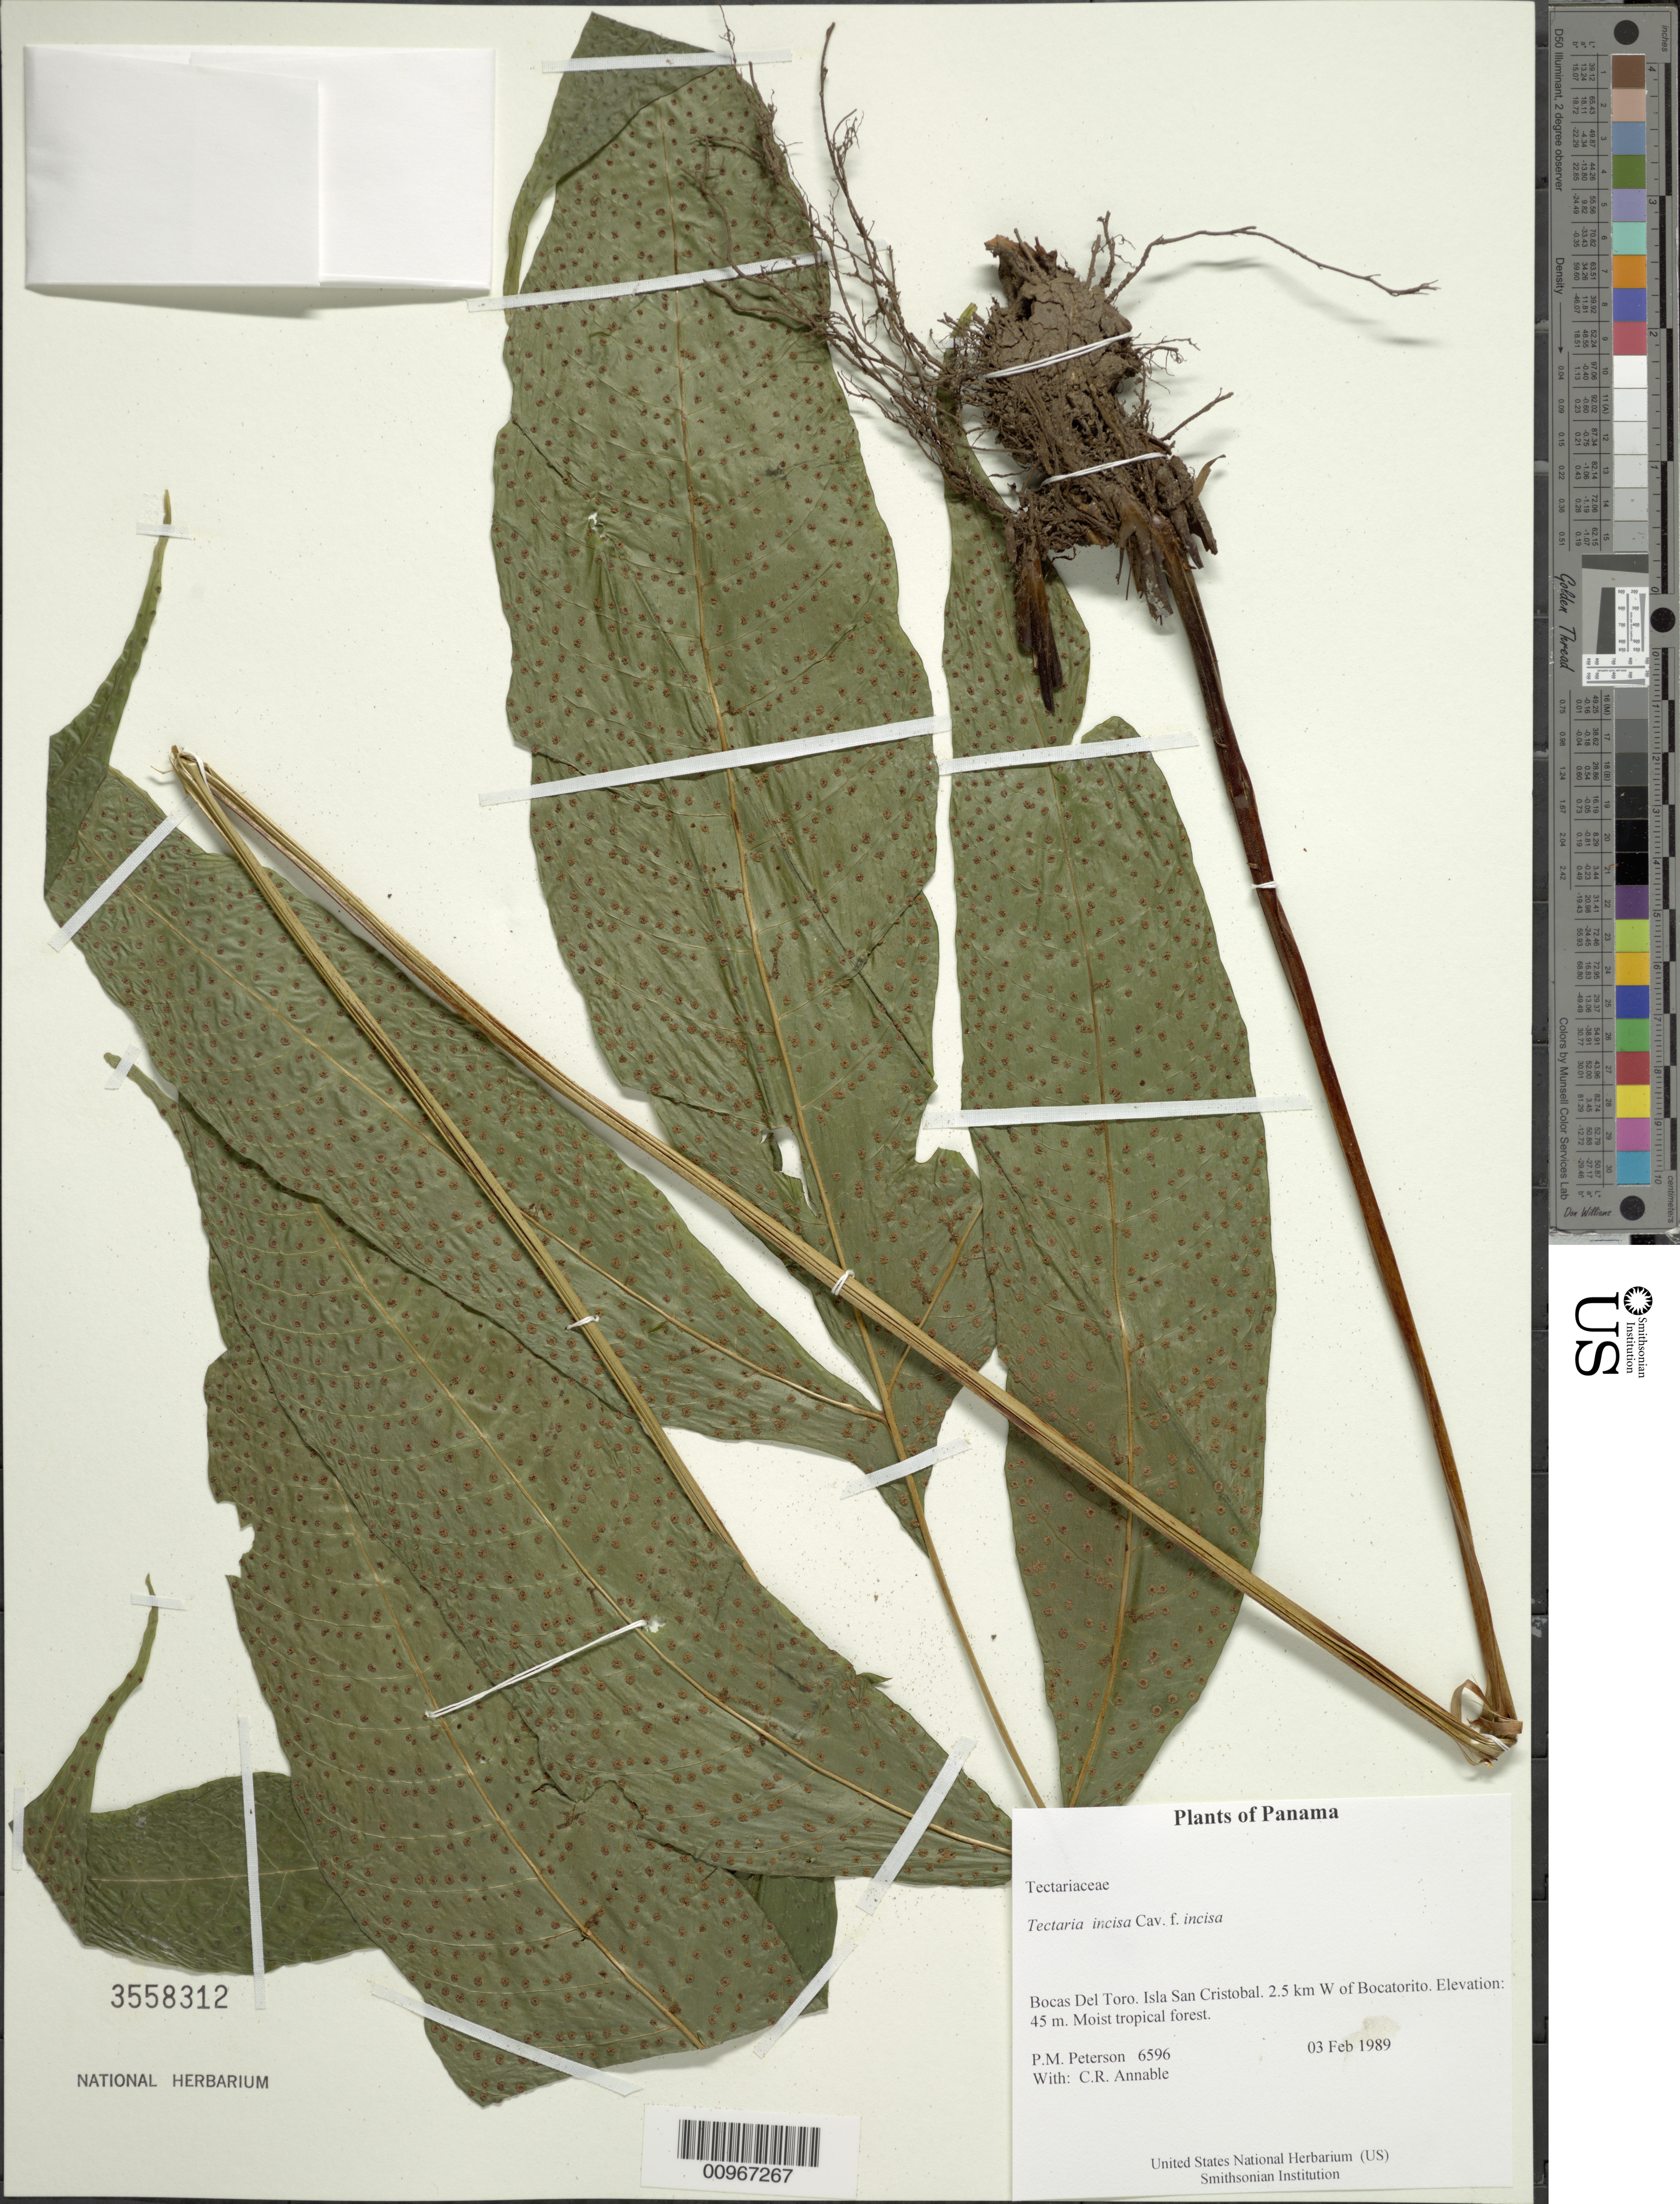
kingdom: Plantae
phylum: Tracheophyta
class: Polypodiopsida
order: Polypodiales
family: Tectariaceae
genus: Tectaria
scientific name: Tectaria incisa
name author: Cav.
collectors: P. M. Peterson & C. R. Annable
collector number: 06596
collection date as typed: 03 Feb 1989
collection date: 1989-02-03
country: Panama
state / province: Bocas del Toro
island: San Cristobal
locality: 2.5 km W of Bocatorito.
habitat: Moist tropical forest.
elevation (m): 45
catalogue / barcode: US 3558312